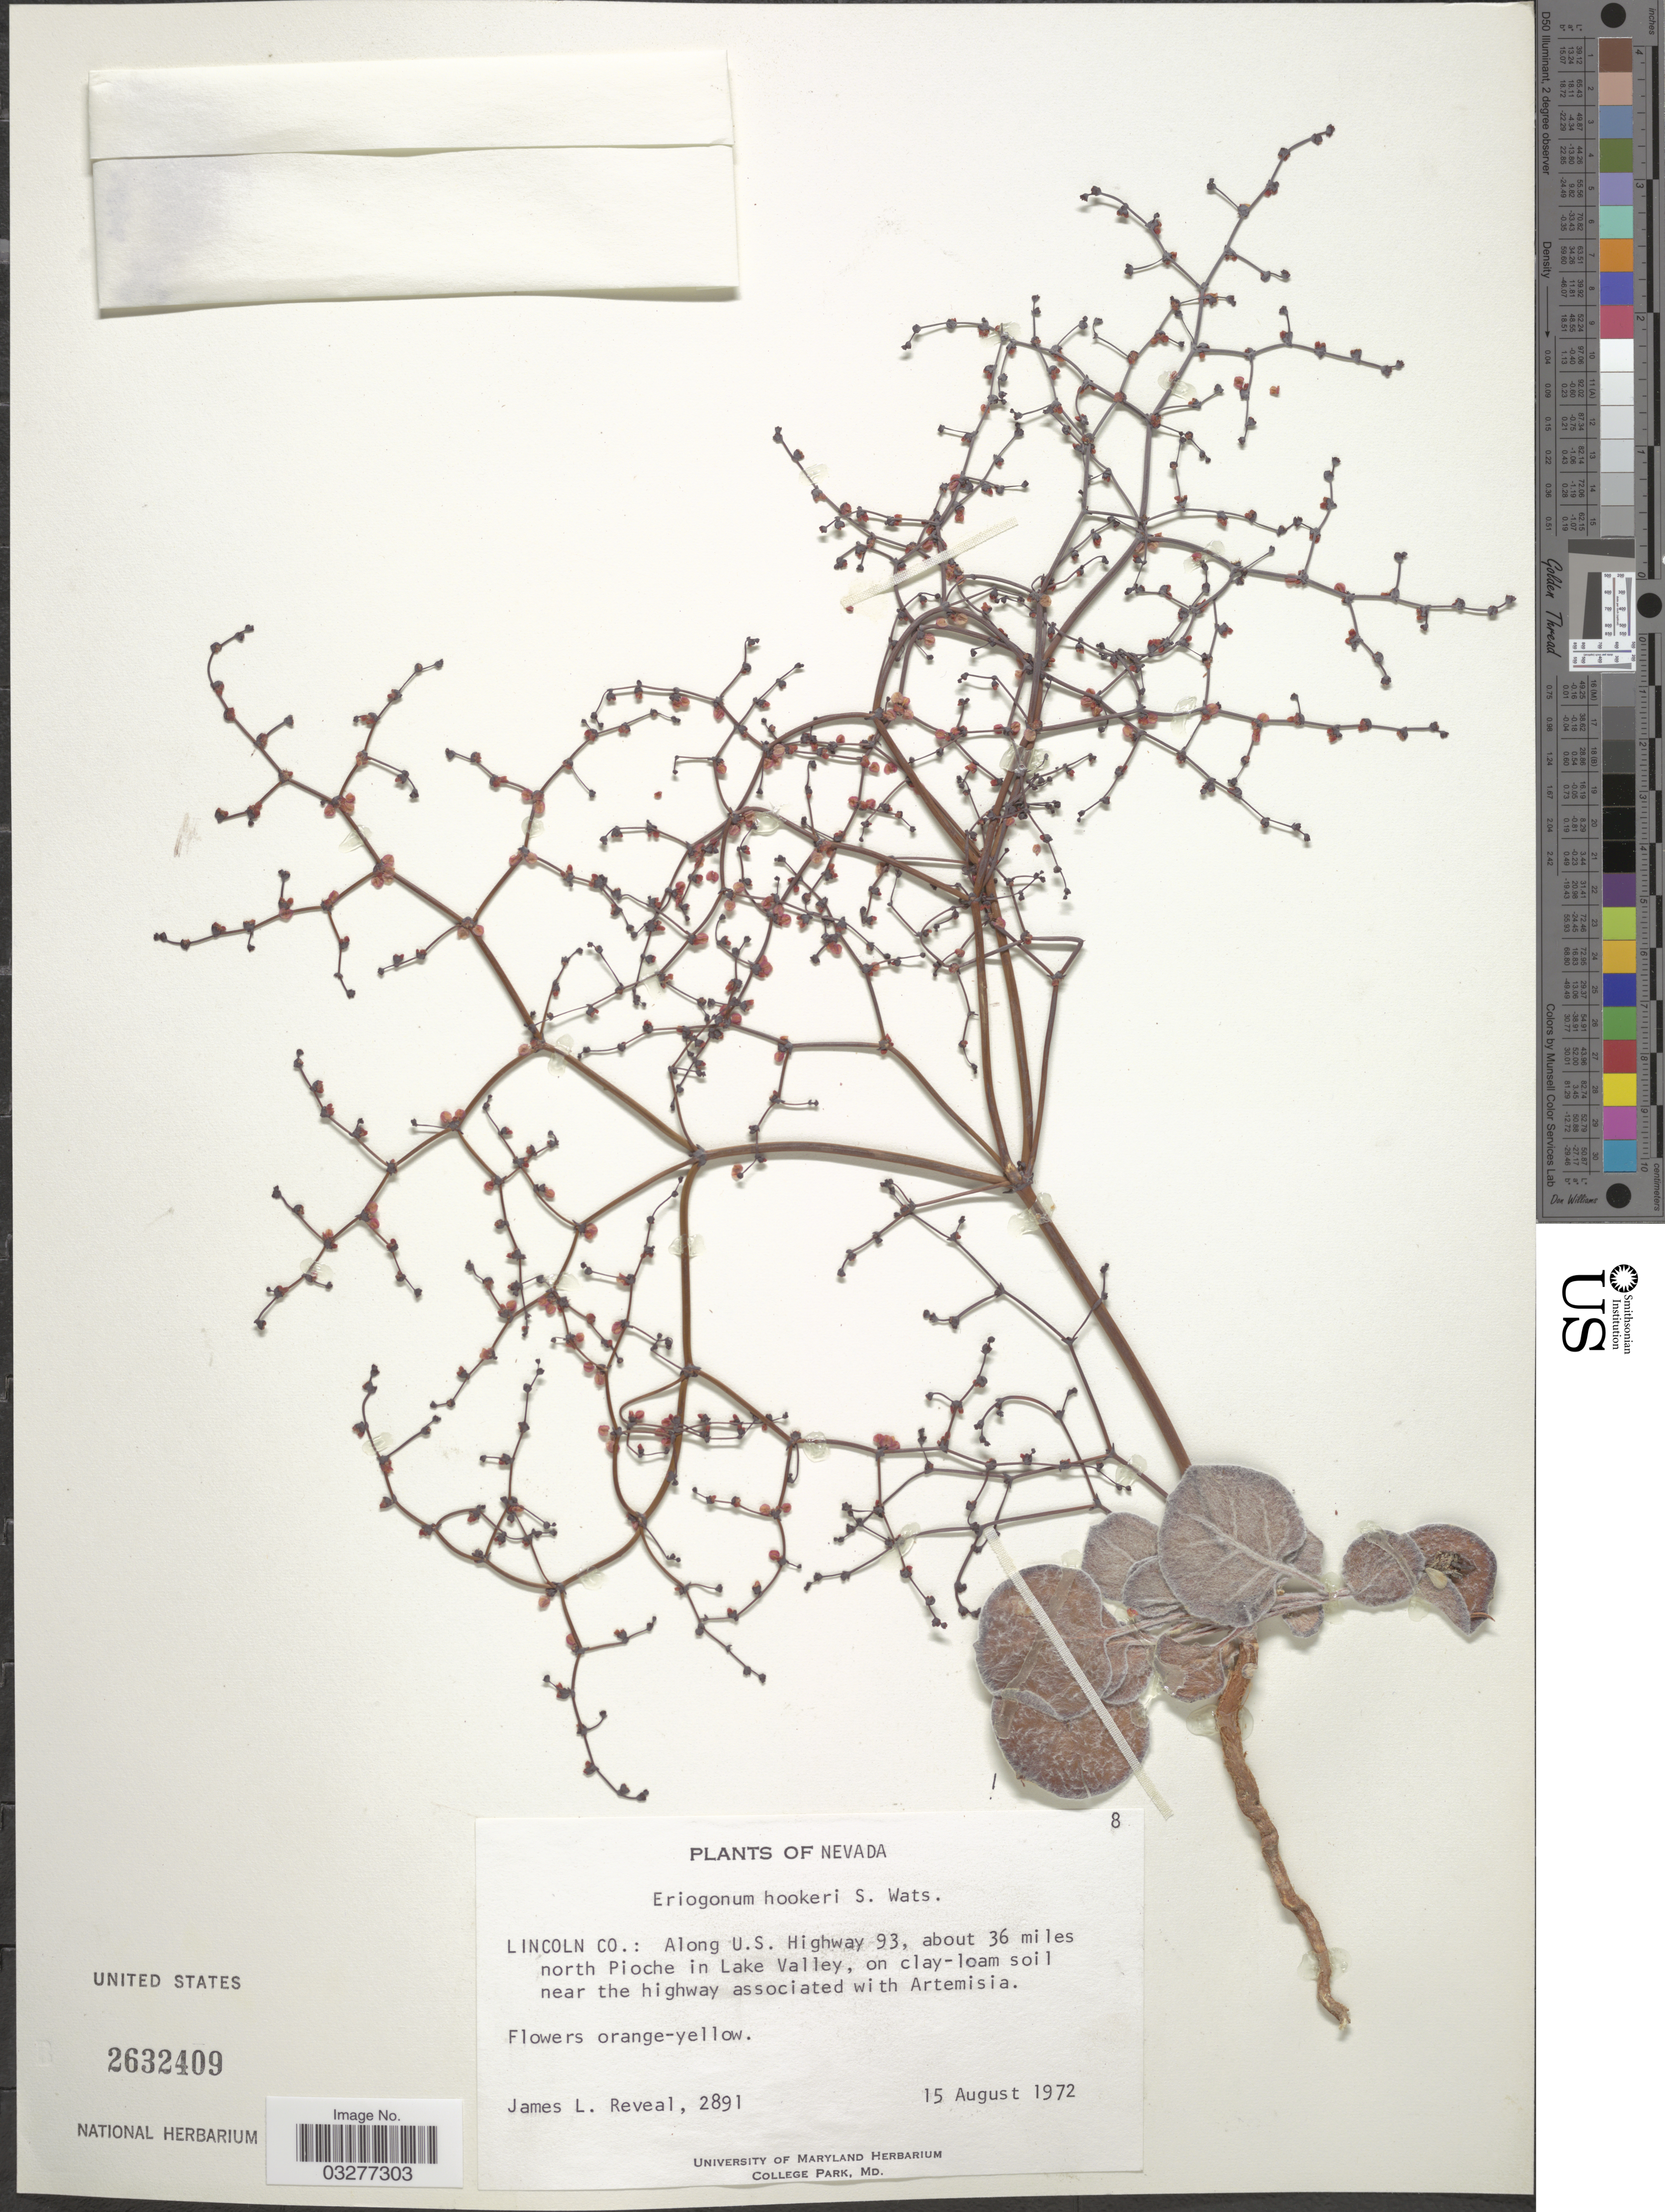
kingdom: Plantae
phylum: Tracheophyta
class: Magnoliopsida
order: Caryophyllales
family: Polygonaceae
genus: Eriogonum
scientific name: Eriogonum hookeri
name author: S. Watson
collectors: J. L. Reveal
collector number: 2891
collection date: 1972-08-15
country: United States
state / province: Nevada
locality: Lincoln Co.: Along U.S. Highway 93, about 36 miles north Pioche in Lake Valley.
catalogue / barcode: US 2632409